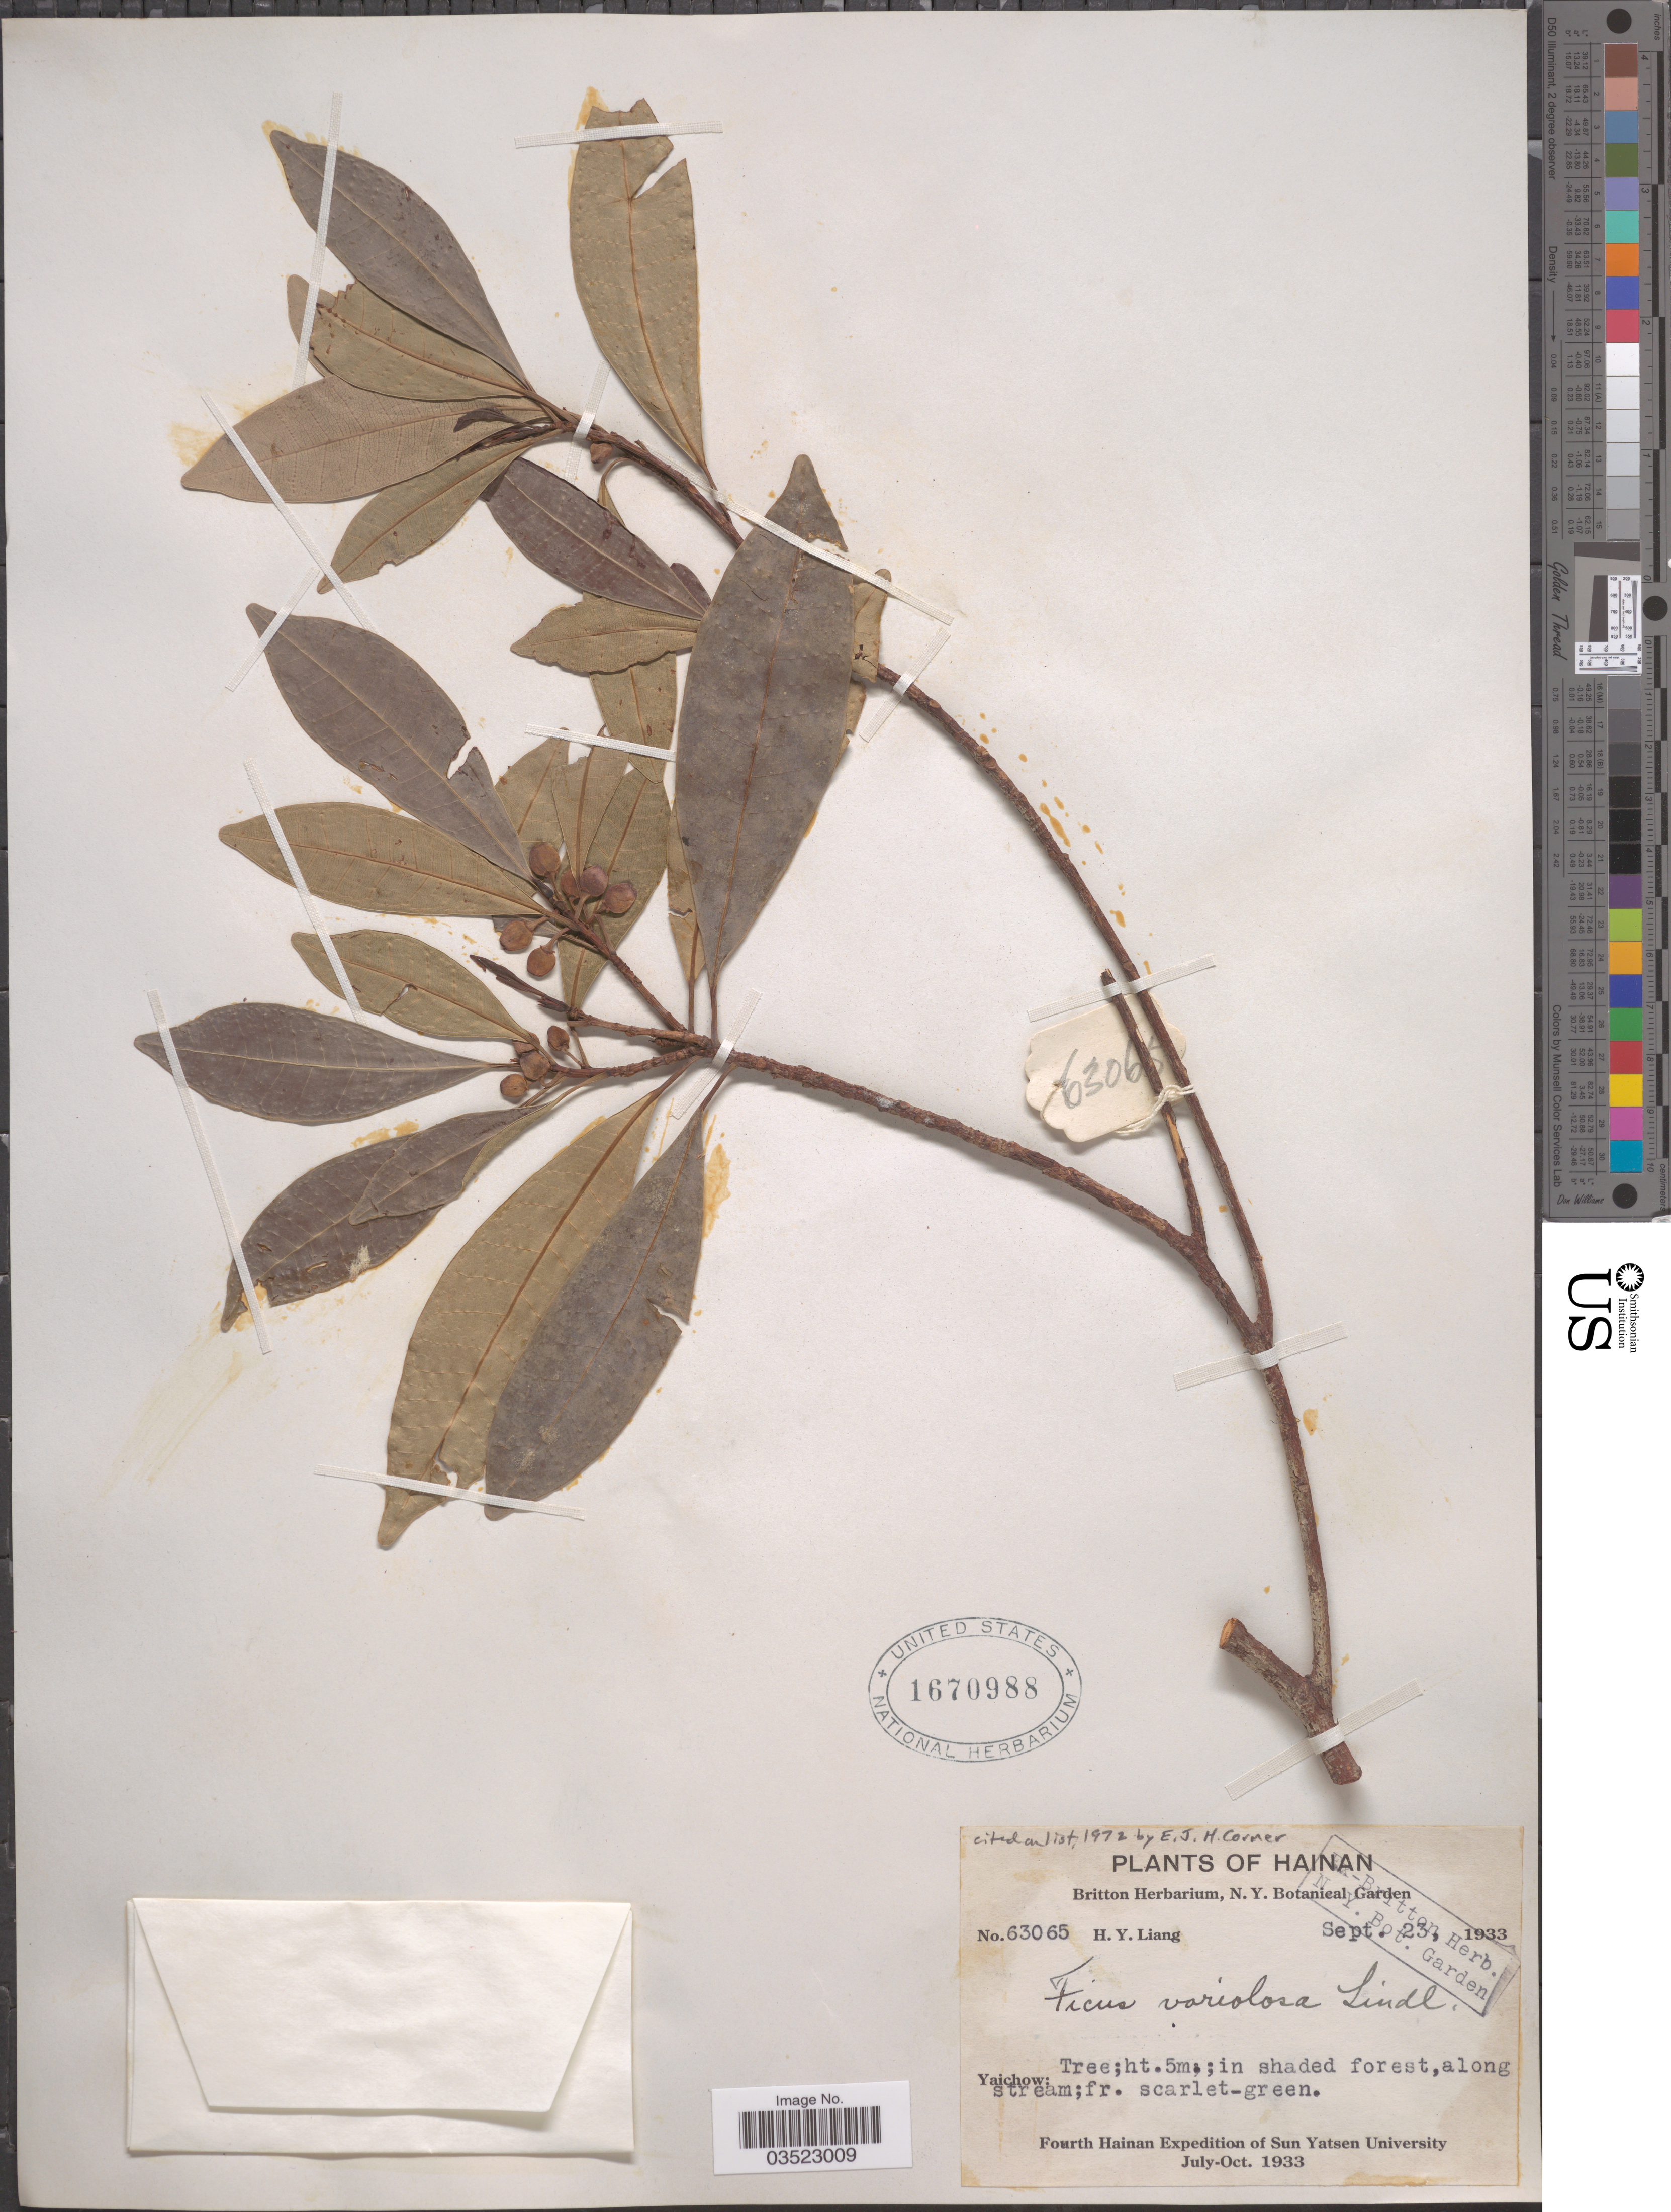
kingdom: Plantae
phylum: Tracheophyta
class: Magnoliopsida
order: Rosales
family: Moraceae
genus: Ficus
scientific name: Ficus variolosa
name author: Lindl. ex Benth.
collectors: H. Y. Liang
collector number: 63065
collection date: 1933-09-23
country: China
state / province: Hainan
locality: Yaichow. Fourth Hainan Expedition of Sun Yatsen University July-Oct. 1933.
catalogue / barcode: US 1670988